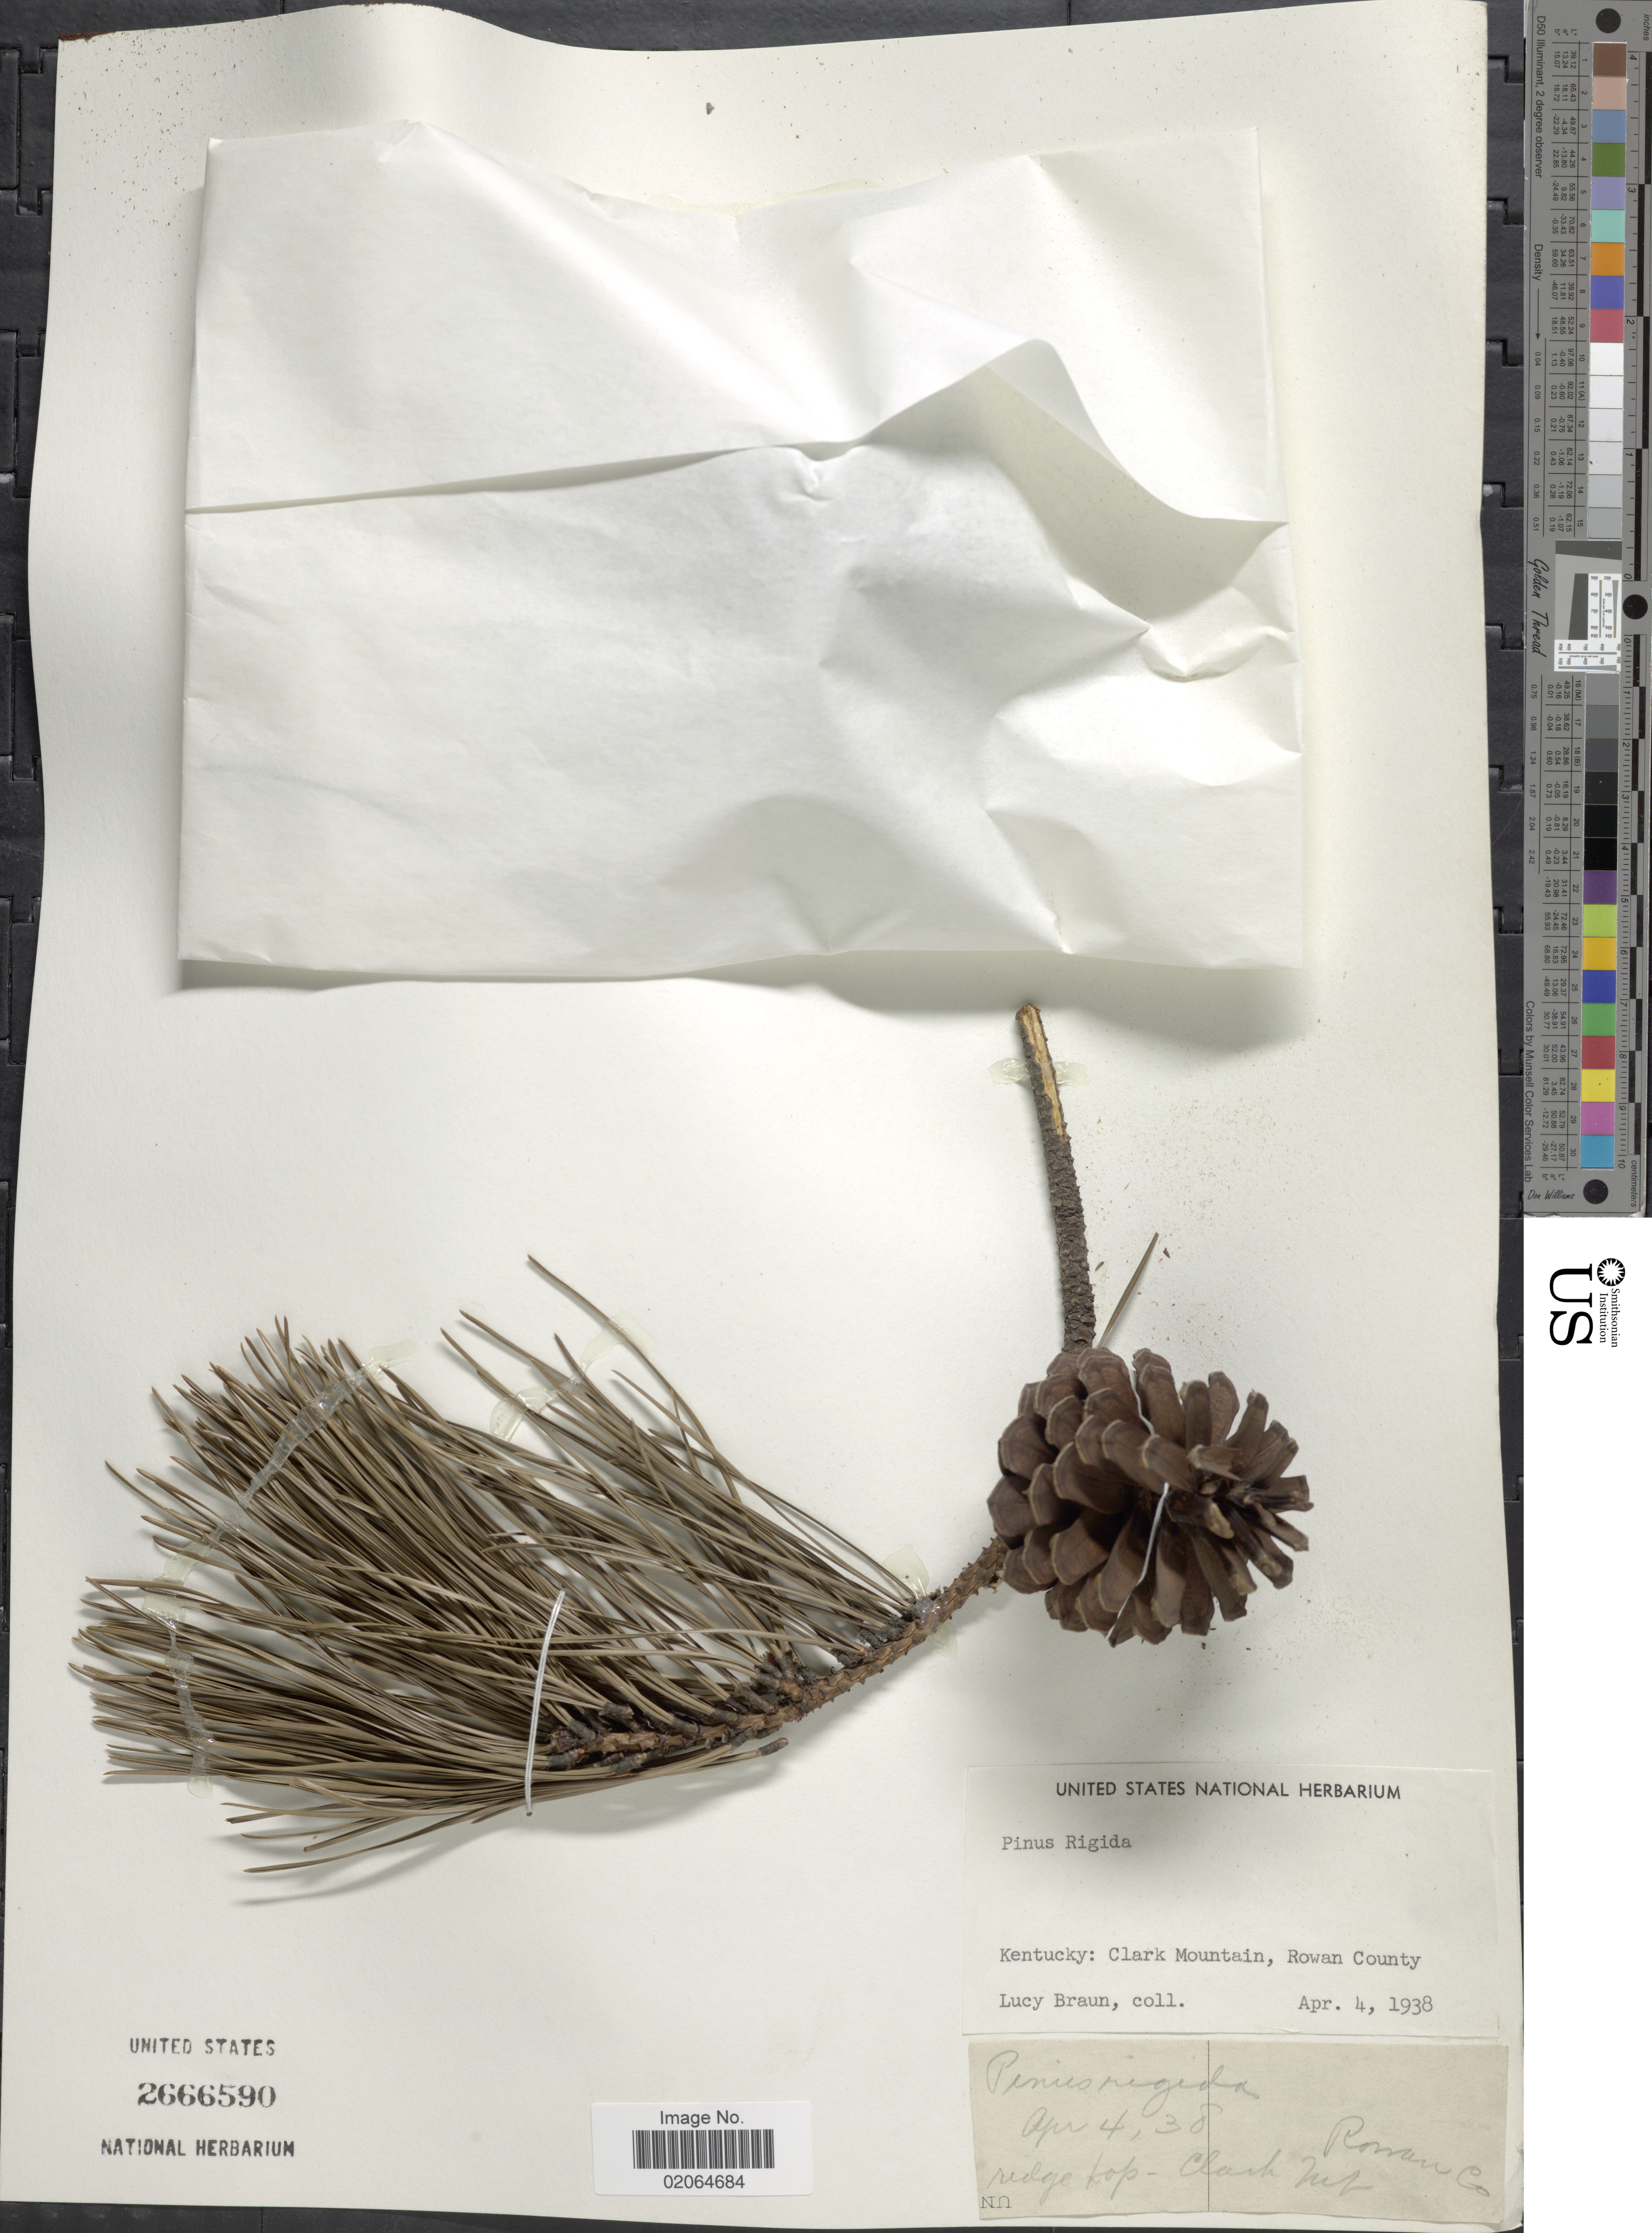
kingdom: Plantae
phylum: Tracheophyta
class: Pinopsida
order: Pinales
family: Pinaceae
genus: Pinus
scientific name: Pinus rigida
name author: Mill.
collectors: L. E. Braun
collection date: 1938-04-04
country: United States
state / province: Kentucky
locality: Clark Mt., Rowan County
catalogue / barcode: US 2666590